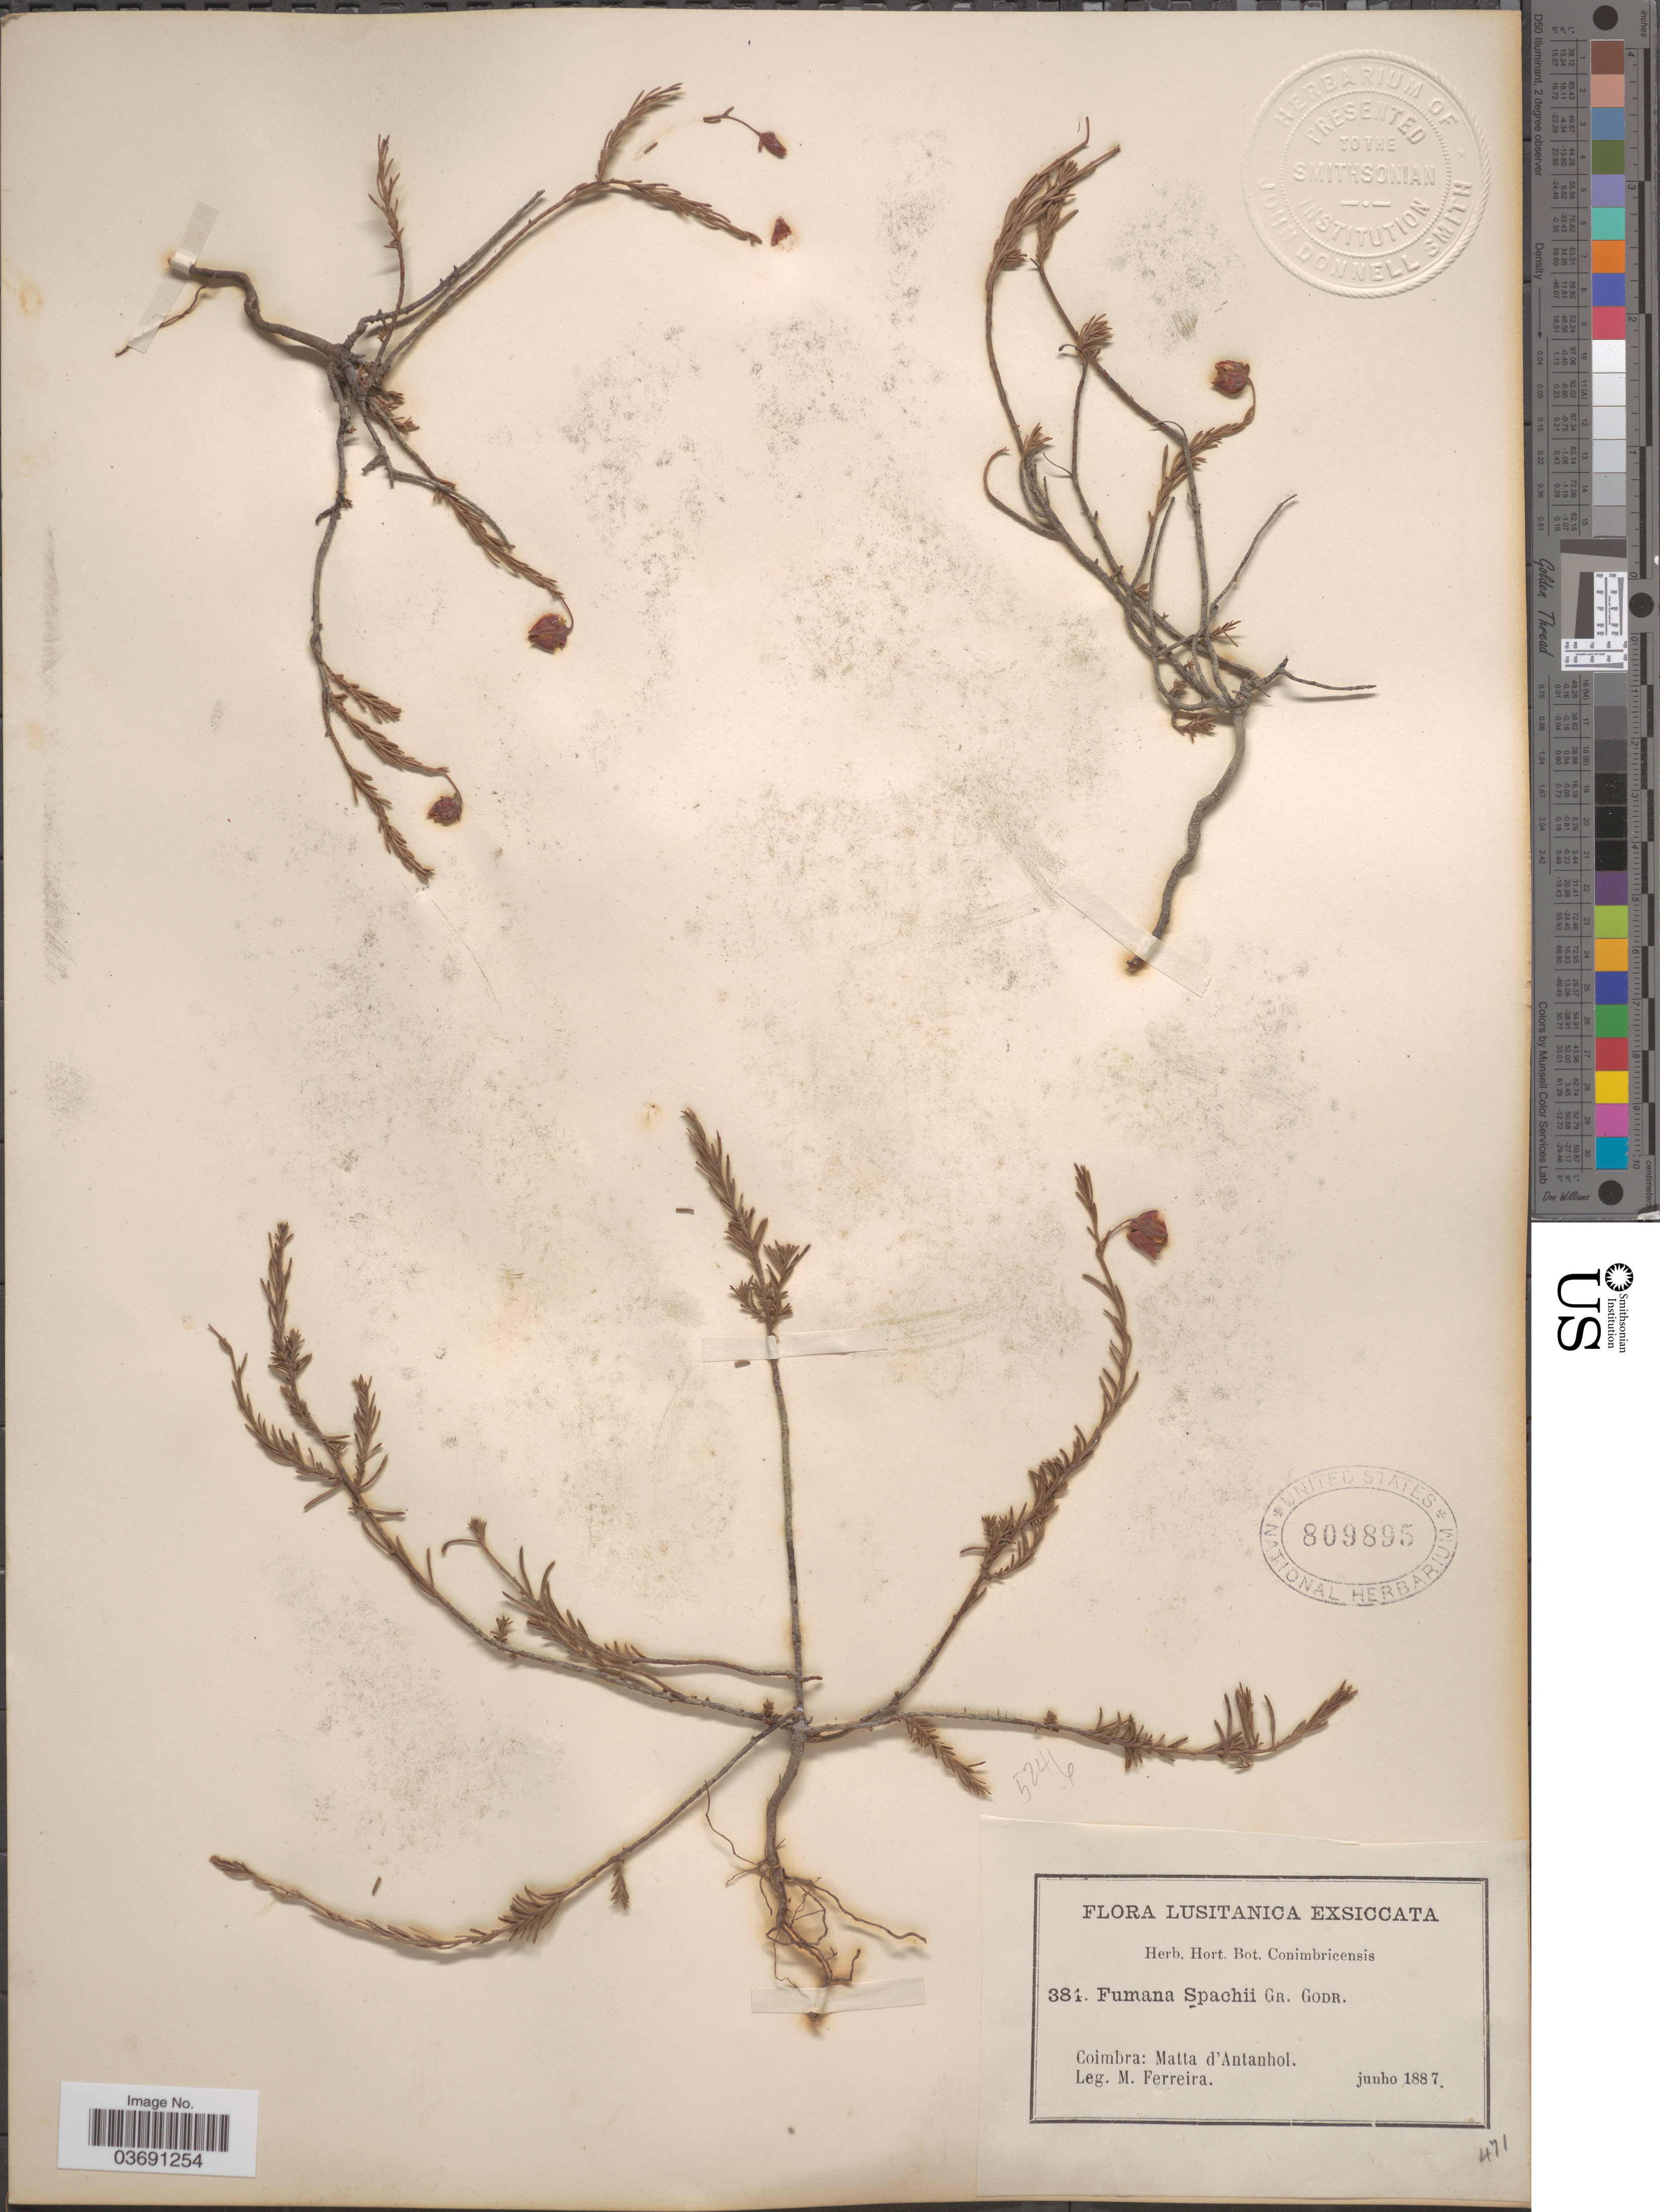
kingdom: Plantae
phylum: Tracheophyta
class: Magnoliopsida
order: Malvales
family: Cistaceae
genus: Fumana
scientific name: Fumana spachii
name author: Gren. & Godr.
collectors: M. Ferreira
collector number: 384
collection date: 1887-06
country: Portugal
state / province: Coimbra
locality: Lusitanica. Coimbra: Matta d'Antanhol.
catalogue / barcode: US 809895